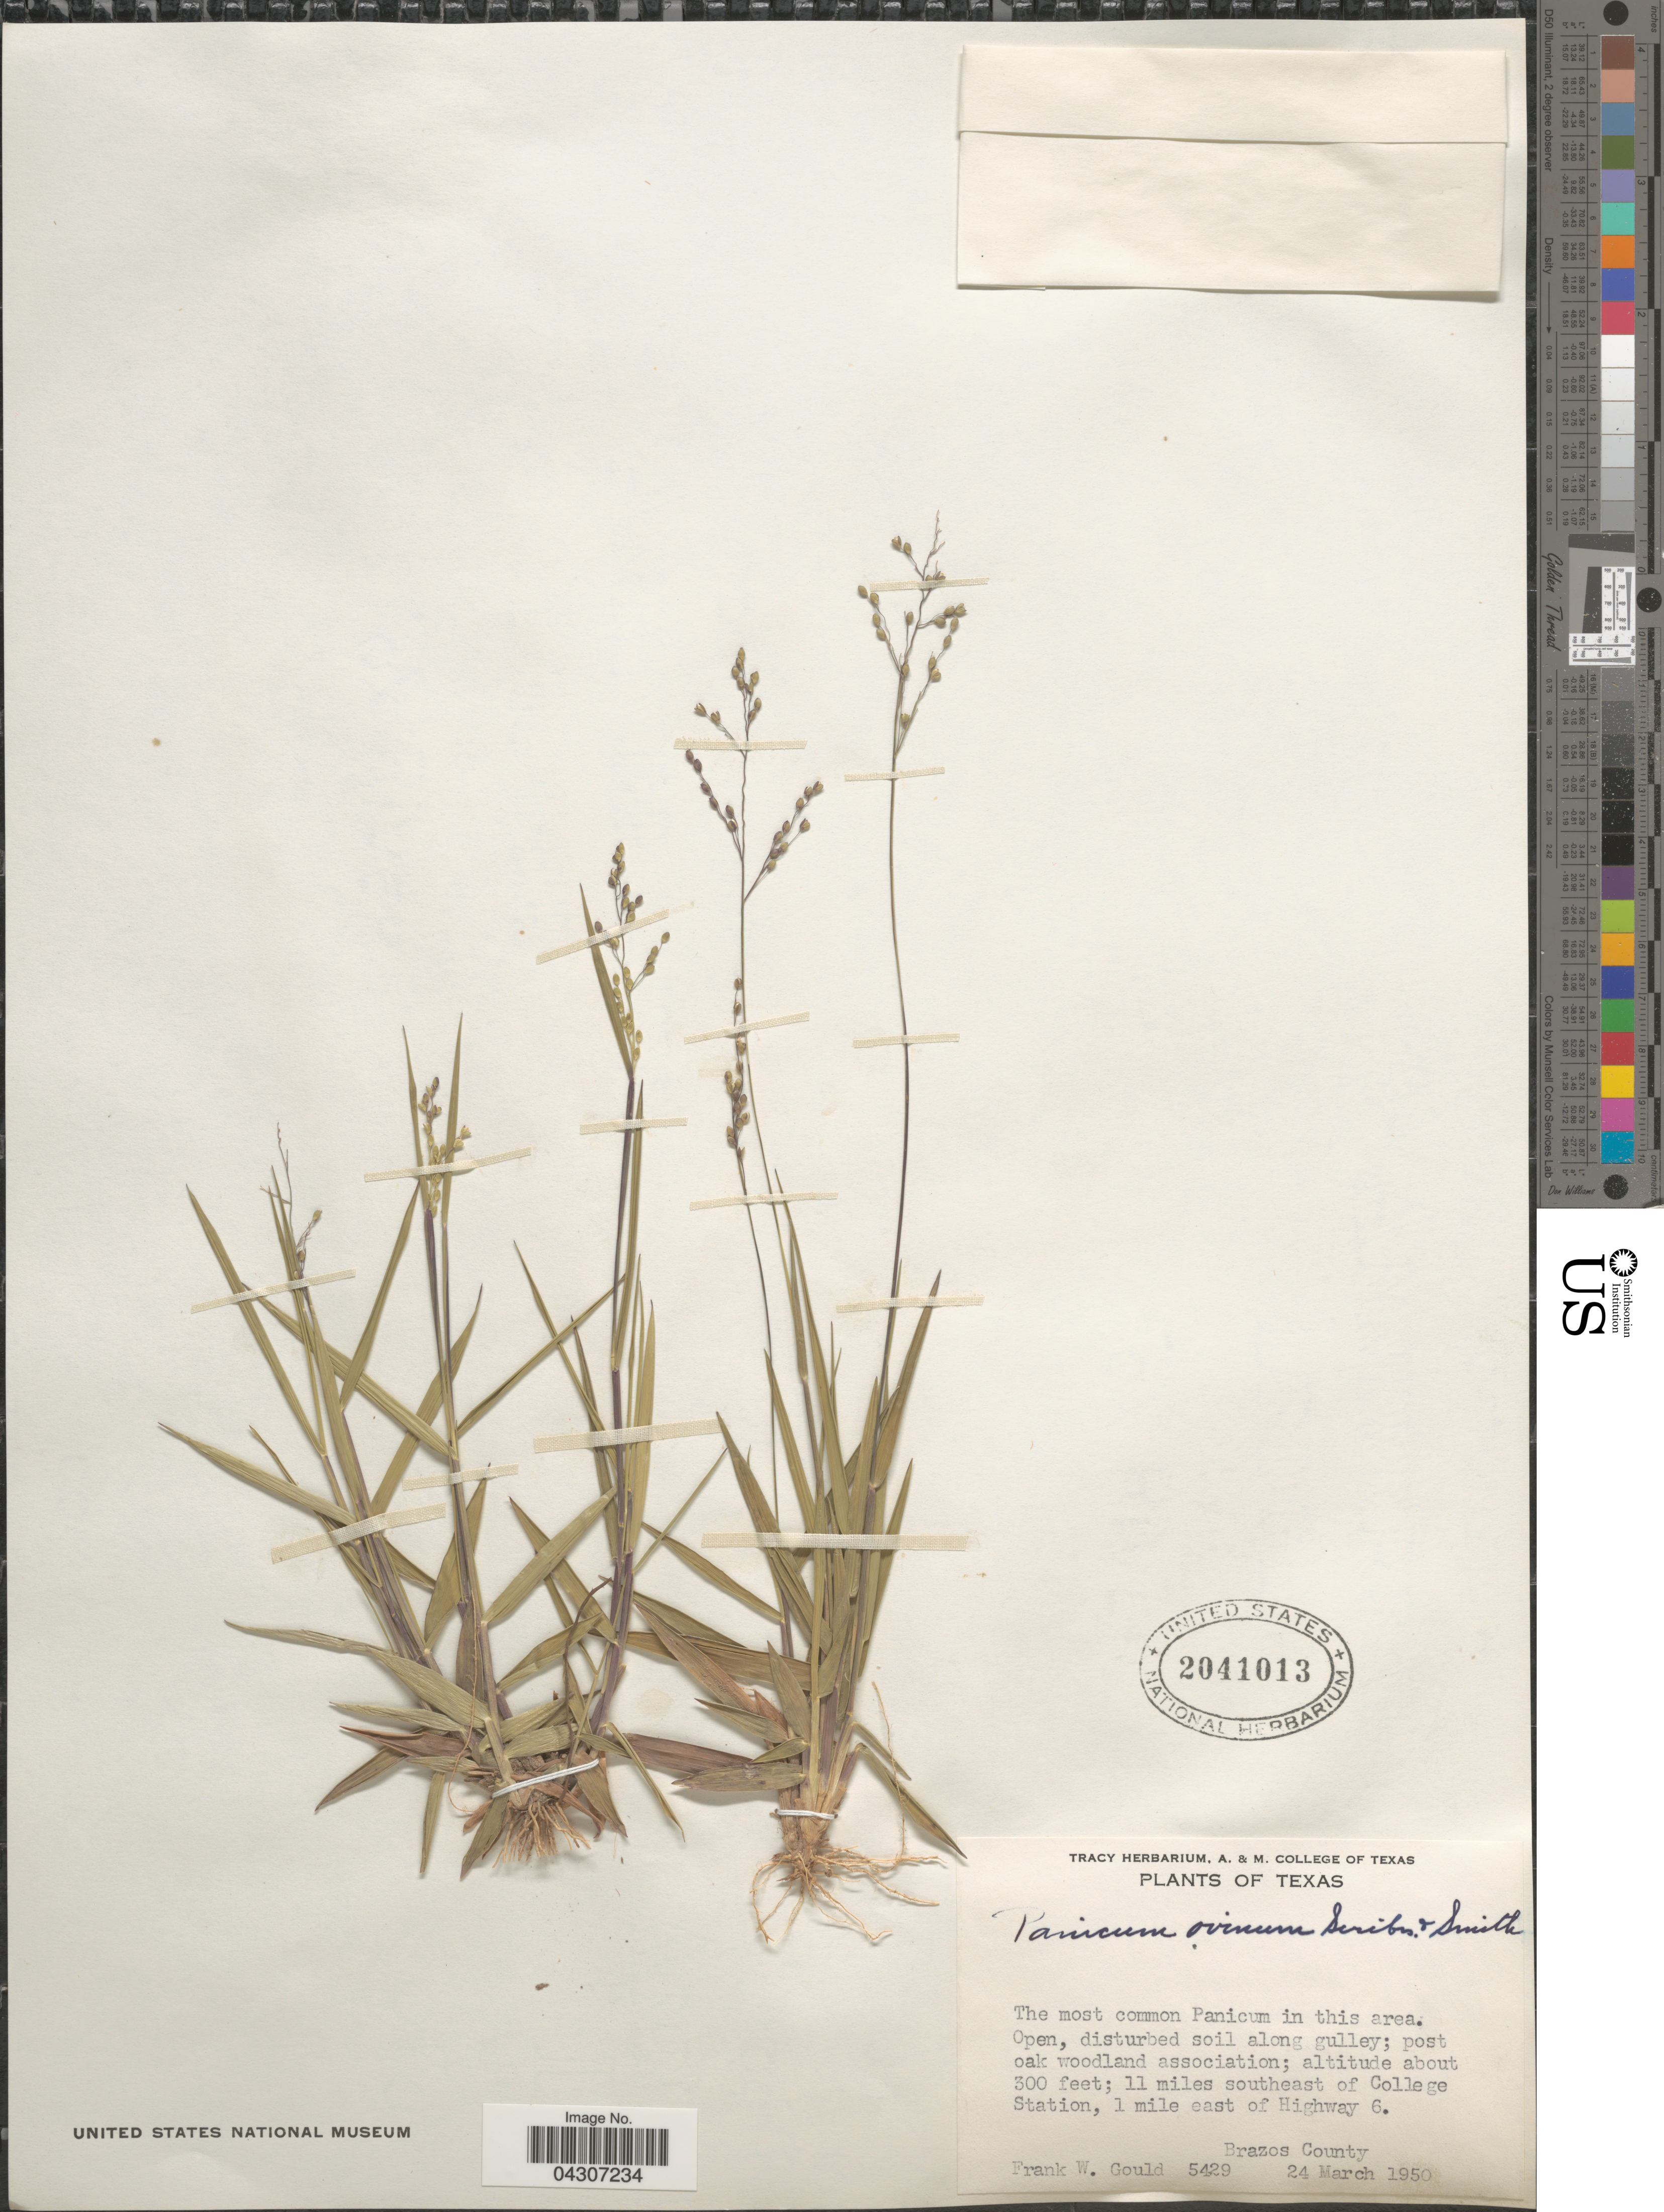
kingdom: Plantae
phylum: Tracheophyta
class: Liliopsida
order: Poales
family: Poaceae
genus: Dichanthelium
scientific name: Dichanthelium aciculare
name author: (Desv. ex Poir.) Gould & C.A. Clark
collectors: F. W. Gould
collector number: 5426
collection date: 1950-03-24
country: United States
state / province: Texas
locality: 11 miles southeast of College Station, 1 mile east of Highway 6. Brazos County.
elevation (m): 91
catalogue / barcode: US 2041013